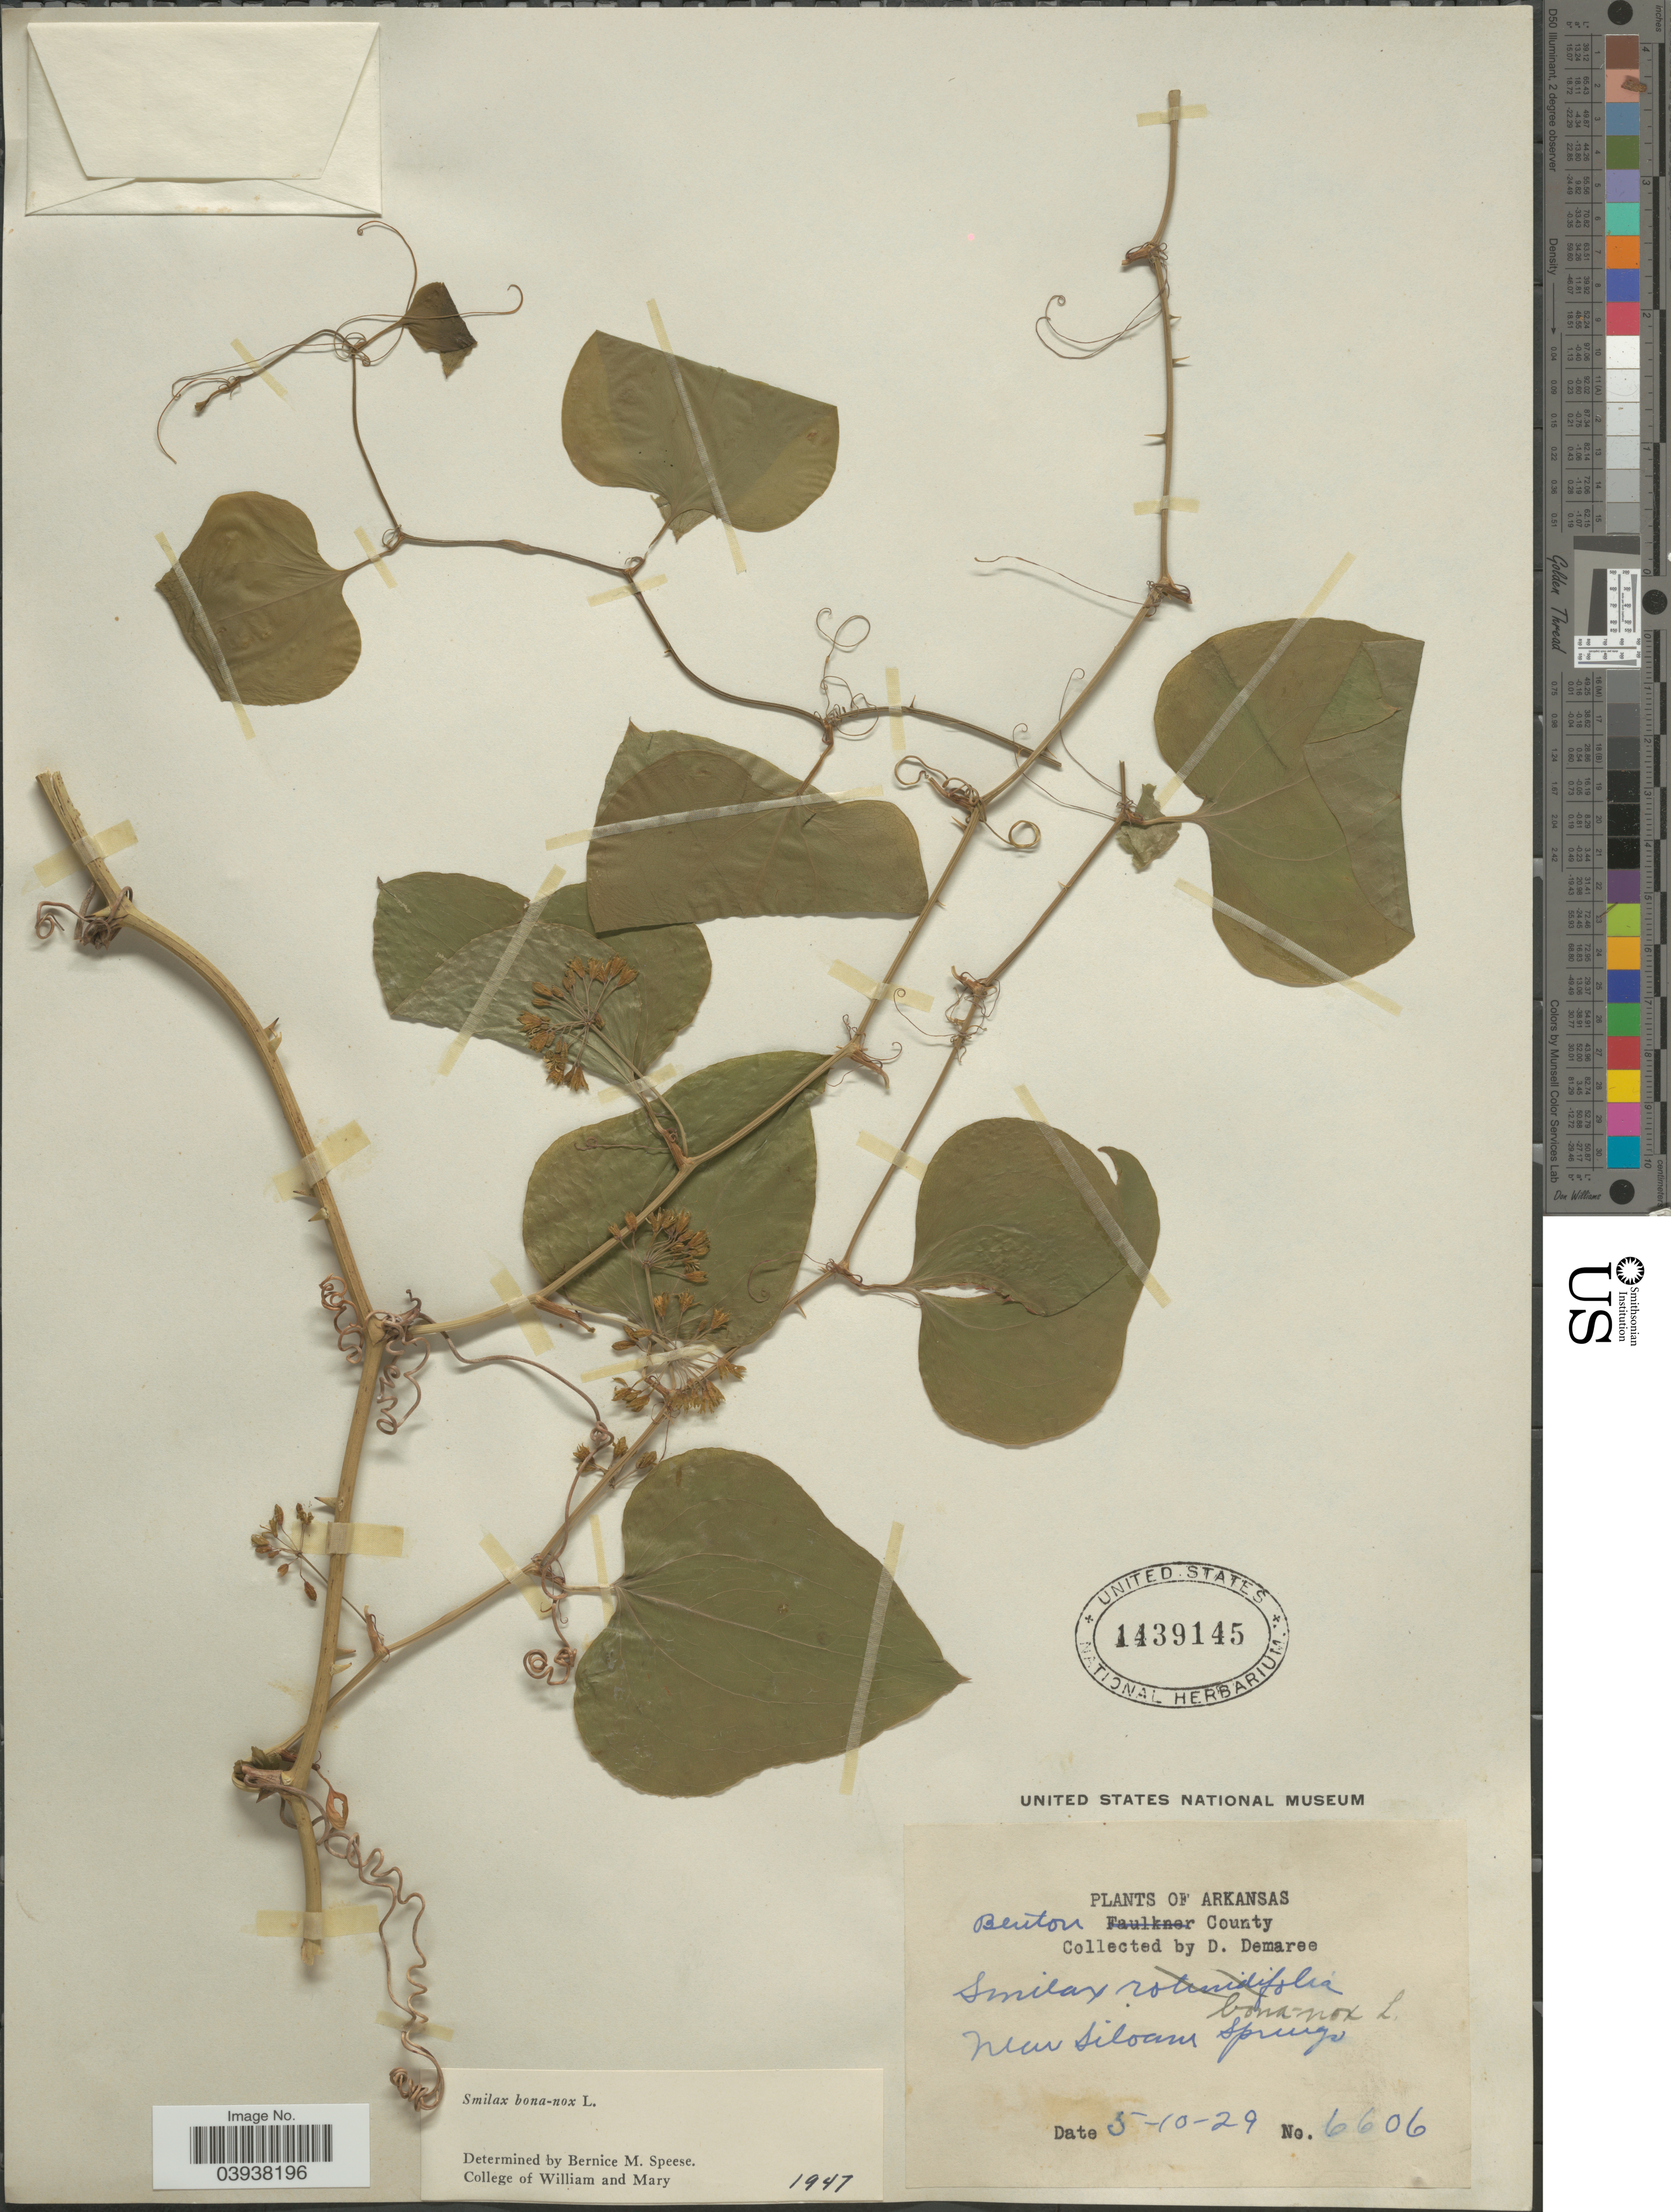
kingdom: Plantae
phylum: Tracheophyta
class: Liliopsida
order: Liliales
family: Smilacaceae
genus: Smilax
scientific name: Smilax bona-nox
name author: L.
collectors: D. Demaree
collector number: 6606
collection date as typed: Transcribed d/m/y: 10/5/29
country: United States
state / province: Arkansas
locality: Benton County. Near Siloam Springs.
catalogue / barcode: US 1439145